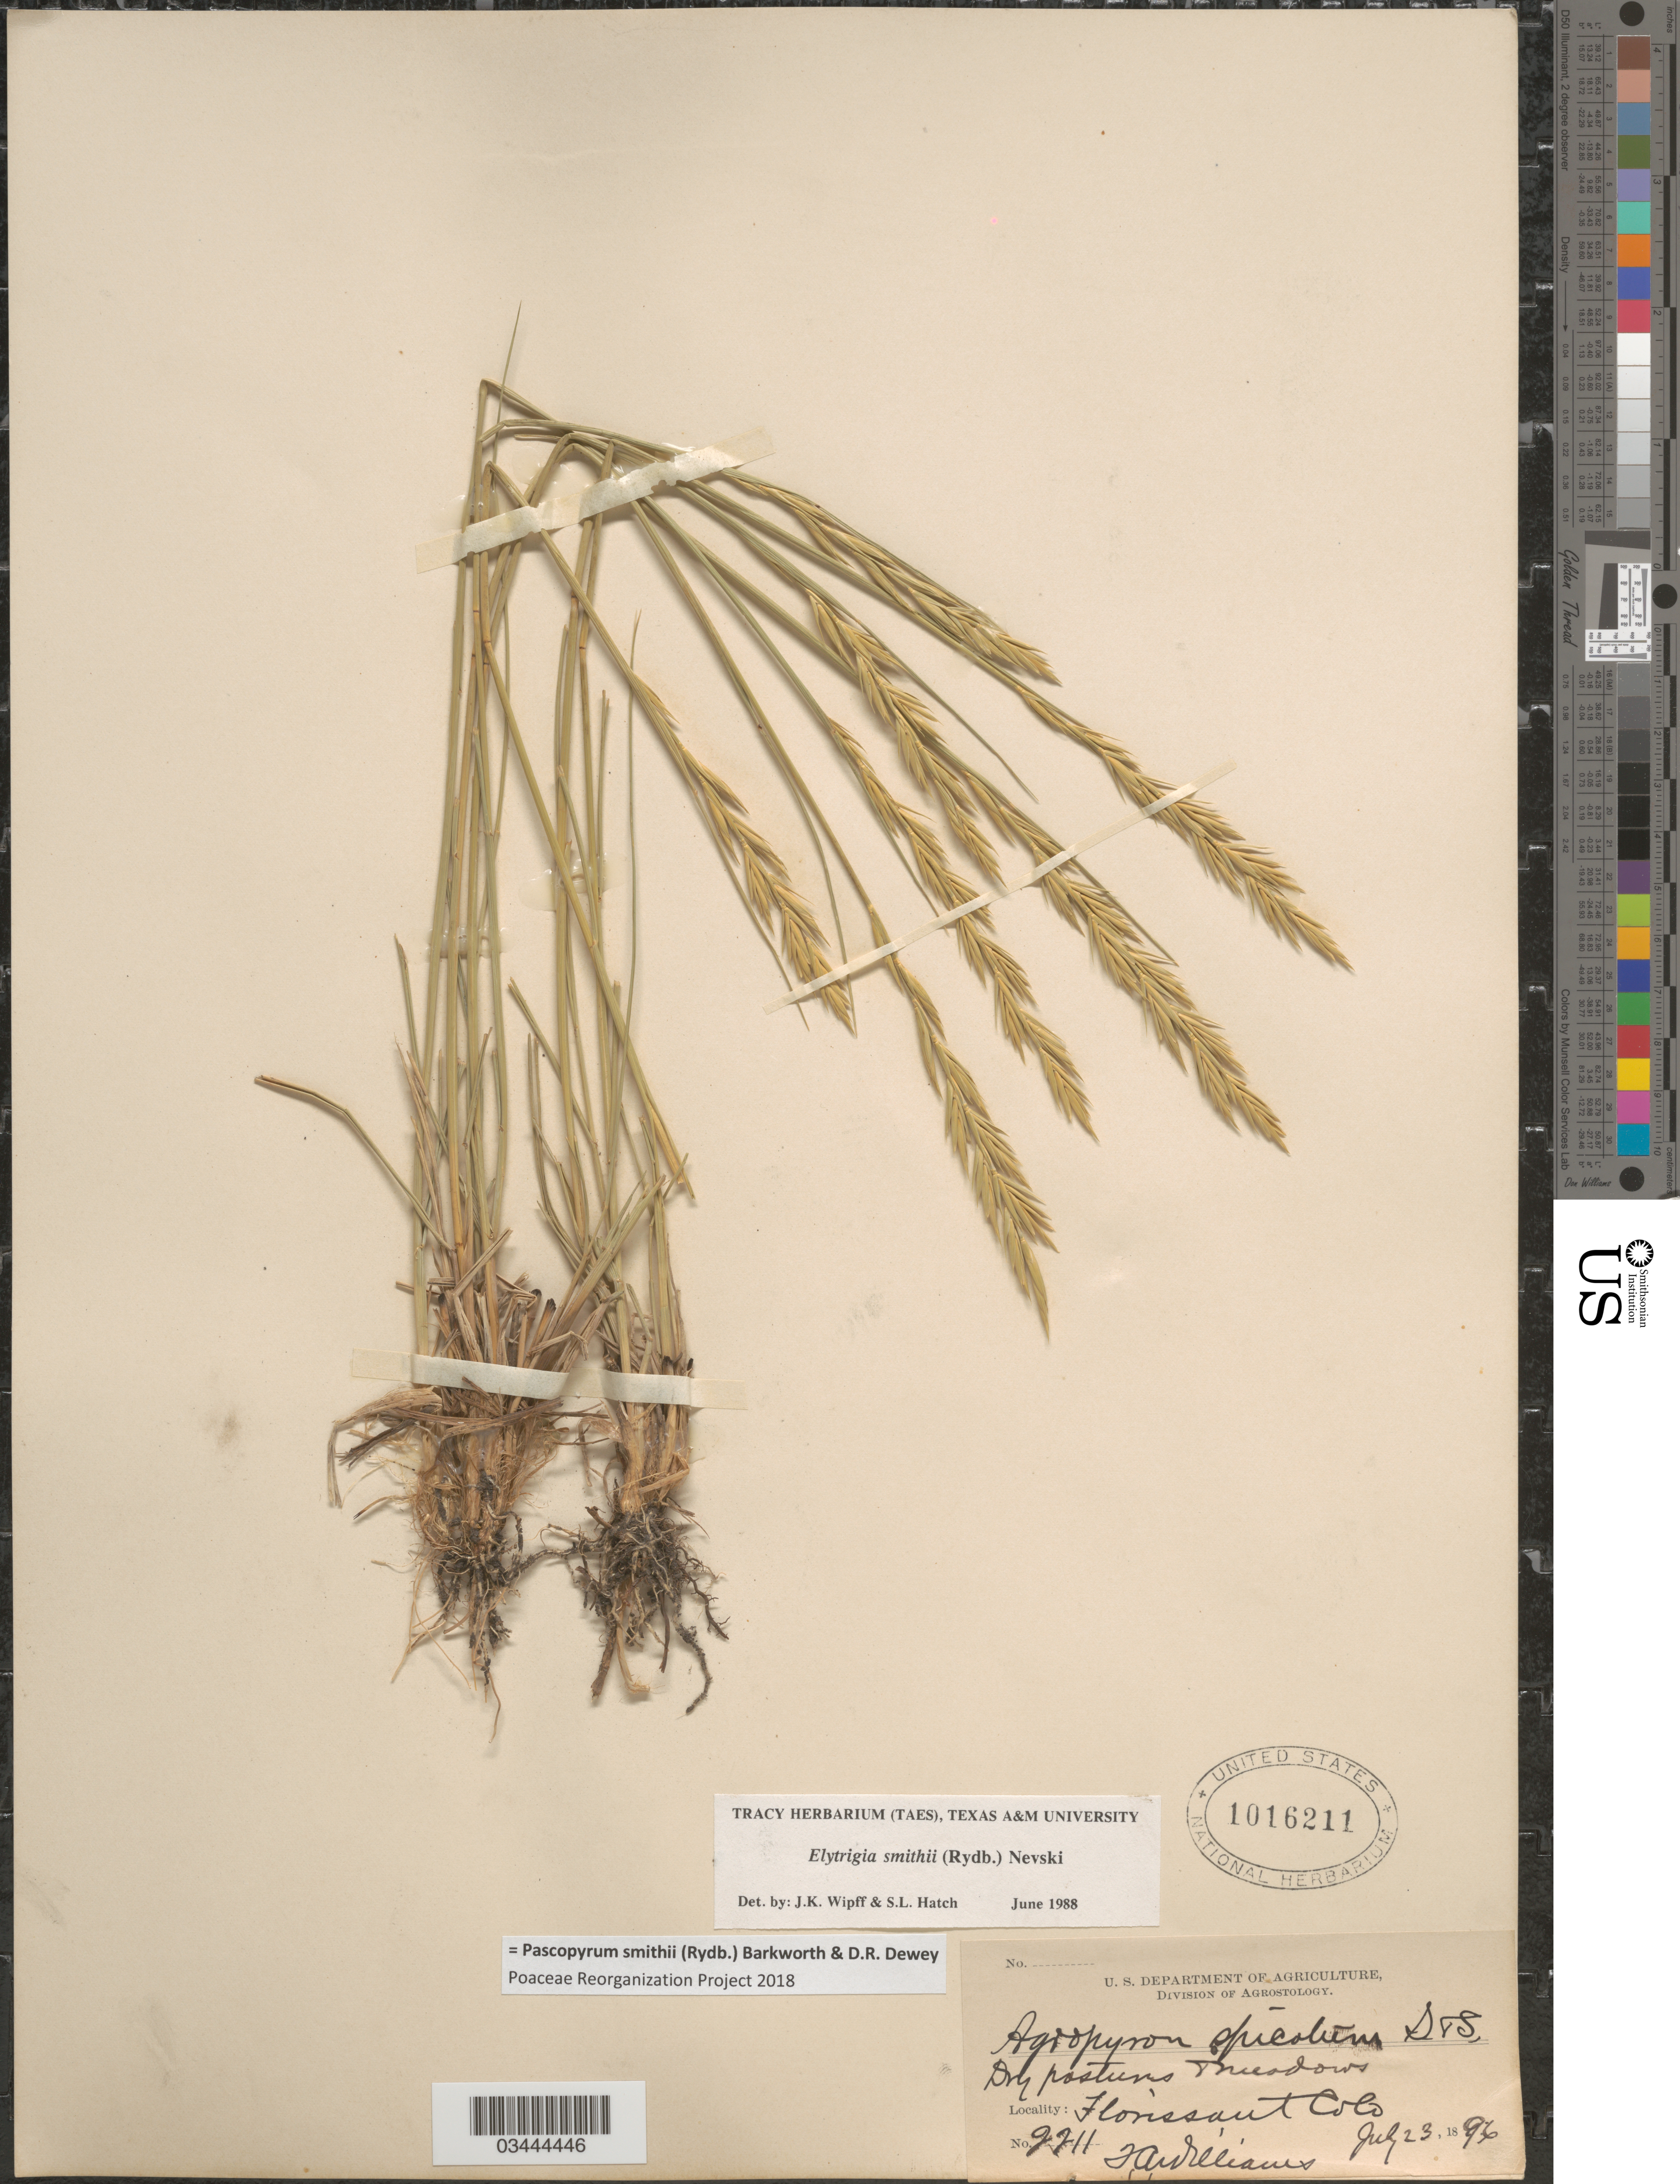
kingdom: Plantae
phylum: Tracheophyta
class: Liliopsida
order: Poales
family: Poaceae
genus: Pascopyrum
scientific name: Pascopyrum smithii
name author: (Rydb.) Barkworth & Dewey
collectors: T. Williams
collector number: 2211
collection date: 1896-07-23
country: United States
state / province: Colorado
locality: Dry pastures meadows. Florissant.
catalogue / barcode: US 1016211